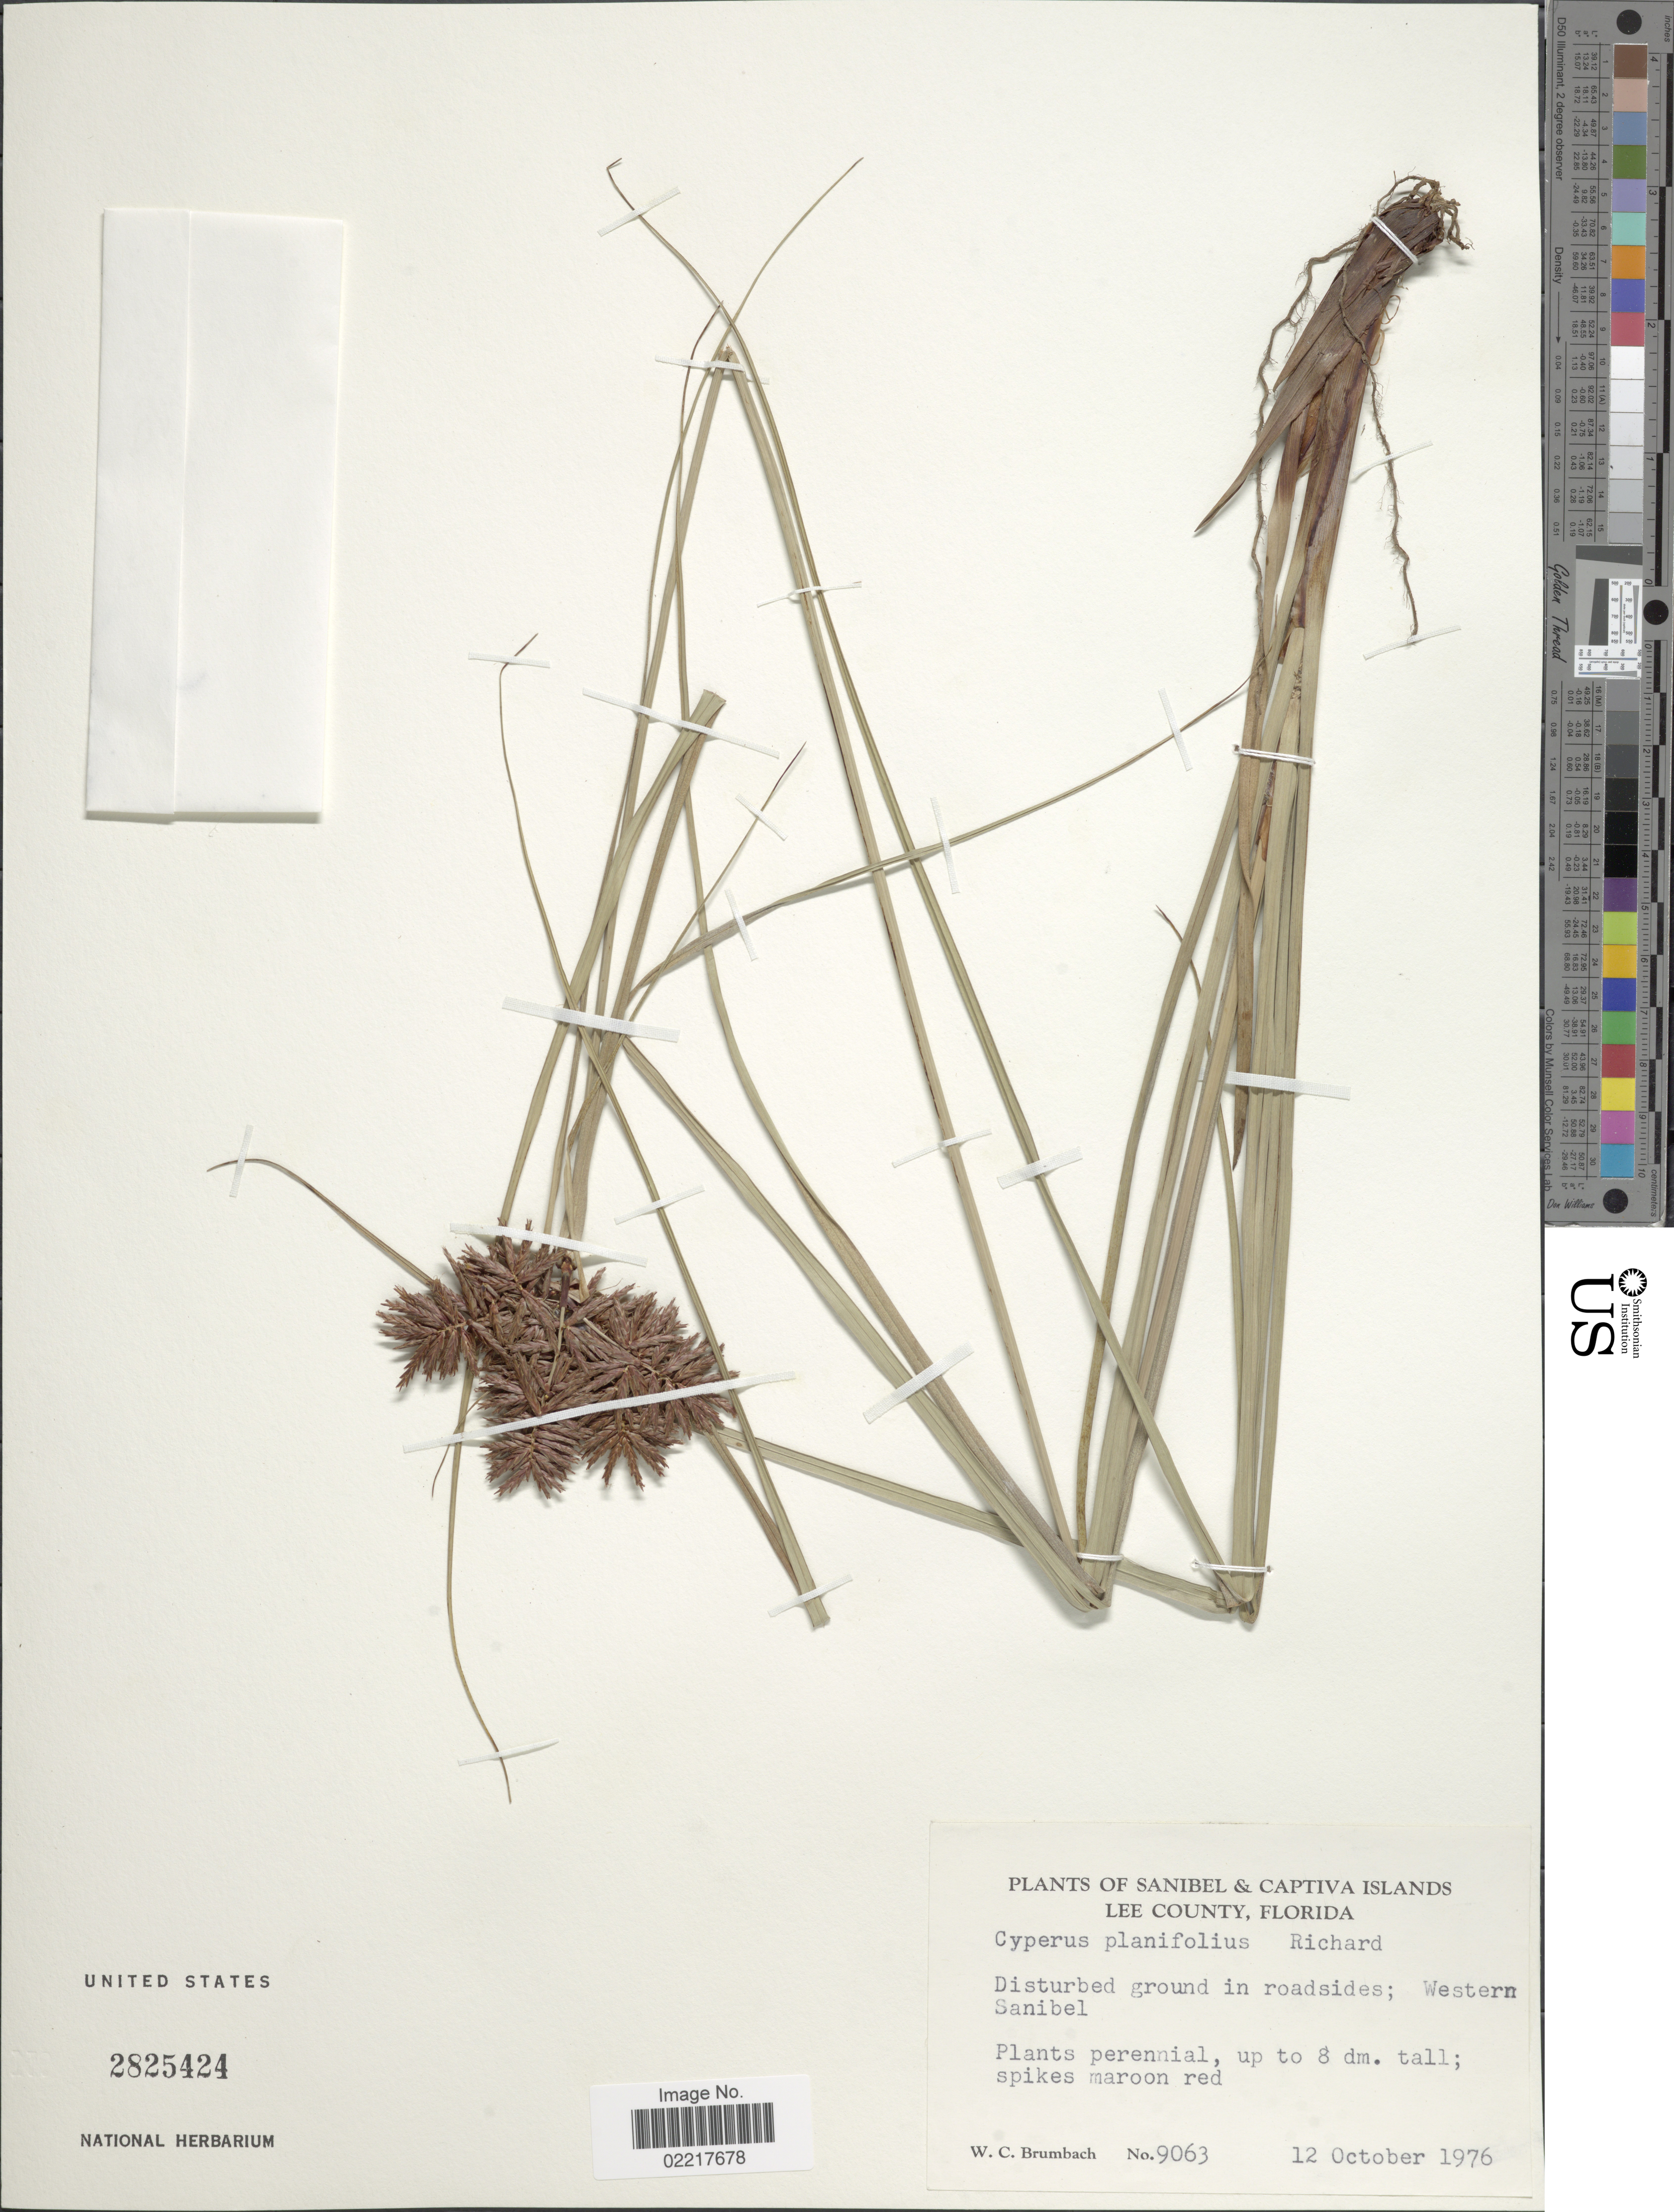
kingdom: Plantae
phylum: Tracheophyta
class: Liliopsida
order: Poales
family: Cyperaceae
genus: Cyperus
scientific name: Cyperus planifolius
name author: Rich.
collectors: W. C. Brumbach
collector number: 9063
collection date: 1976-10-12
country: United States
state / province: Florida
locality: Sanibel & Captiva Islands, Lee County, Western Sanibel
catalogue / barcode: US 2825424